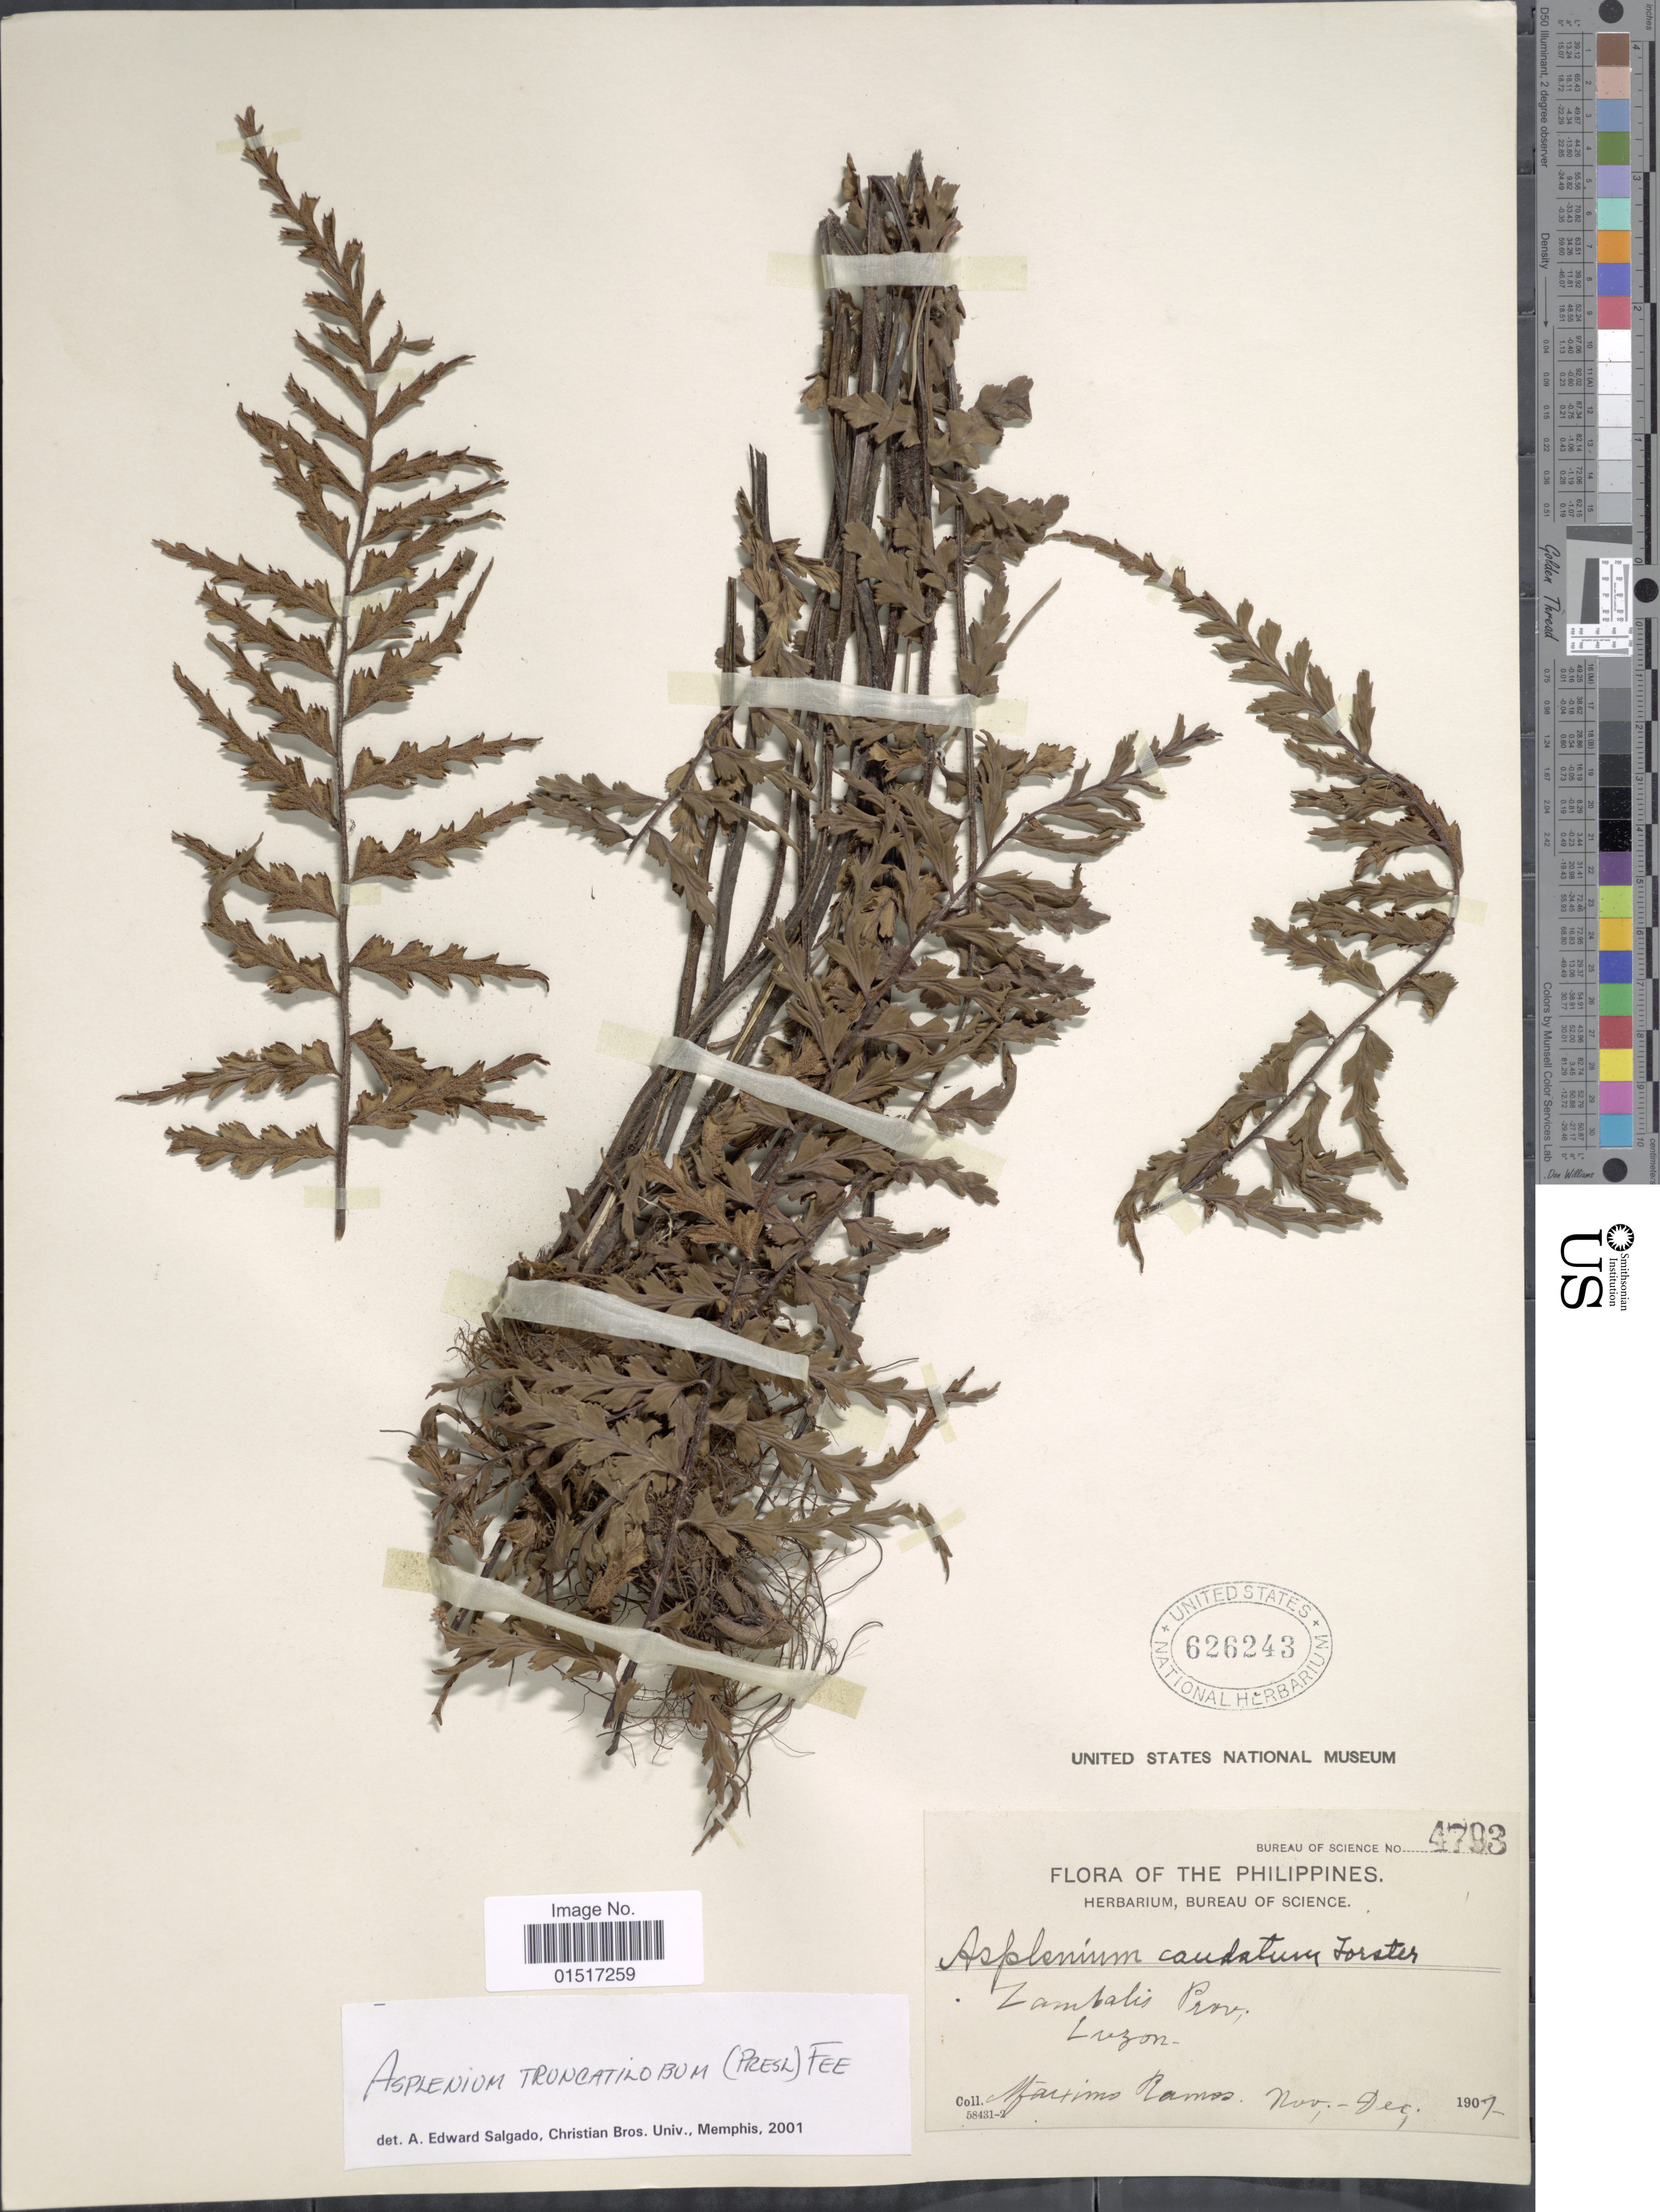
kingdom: Plantae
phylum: Tracheophyta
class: Polypodiopsida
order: Polypodiales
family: Aspleniaceae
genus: Asplenium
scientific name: Asplenium truncatilobum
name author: (C. Presl) Fée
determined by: Salgado, A. E.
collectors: M. Ramos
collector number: Bureau of Science 4793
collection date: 1907-11/1907-12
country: Philippines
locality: Zambalis Prov., Luzon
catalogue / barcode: US 626243